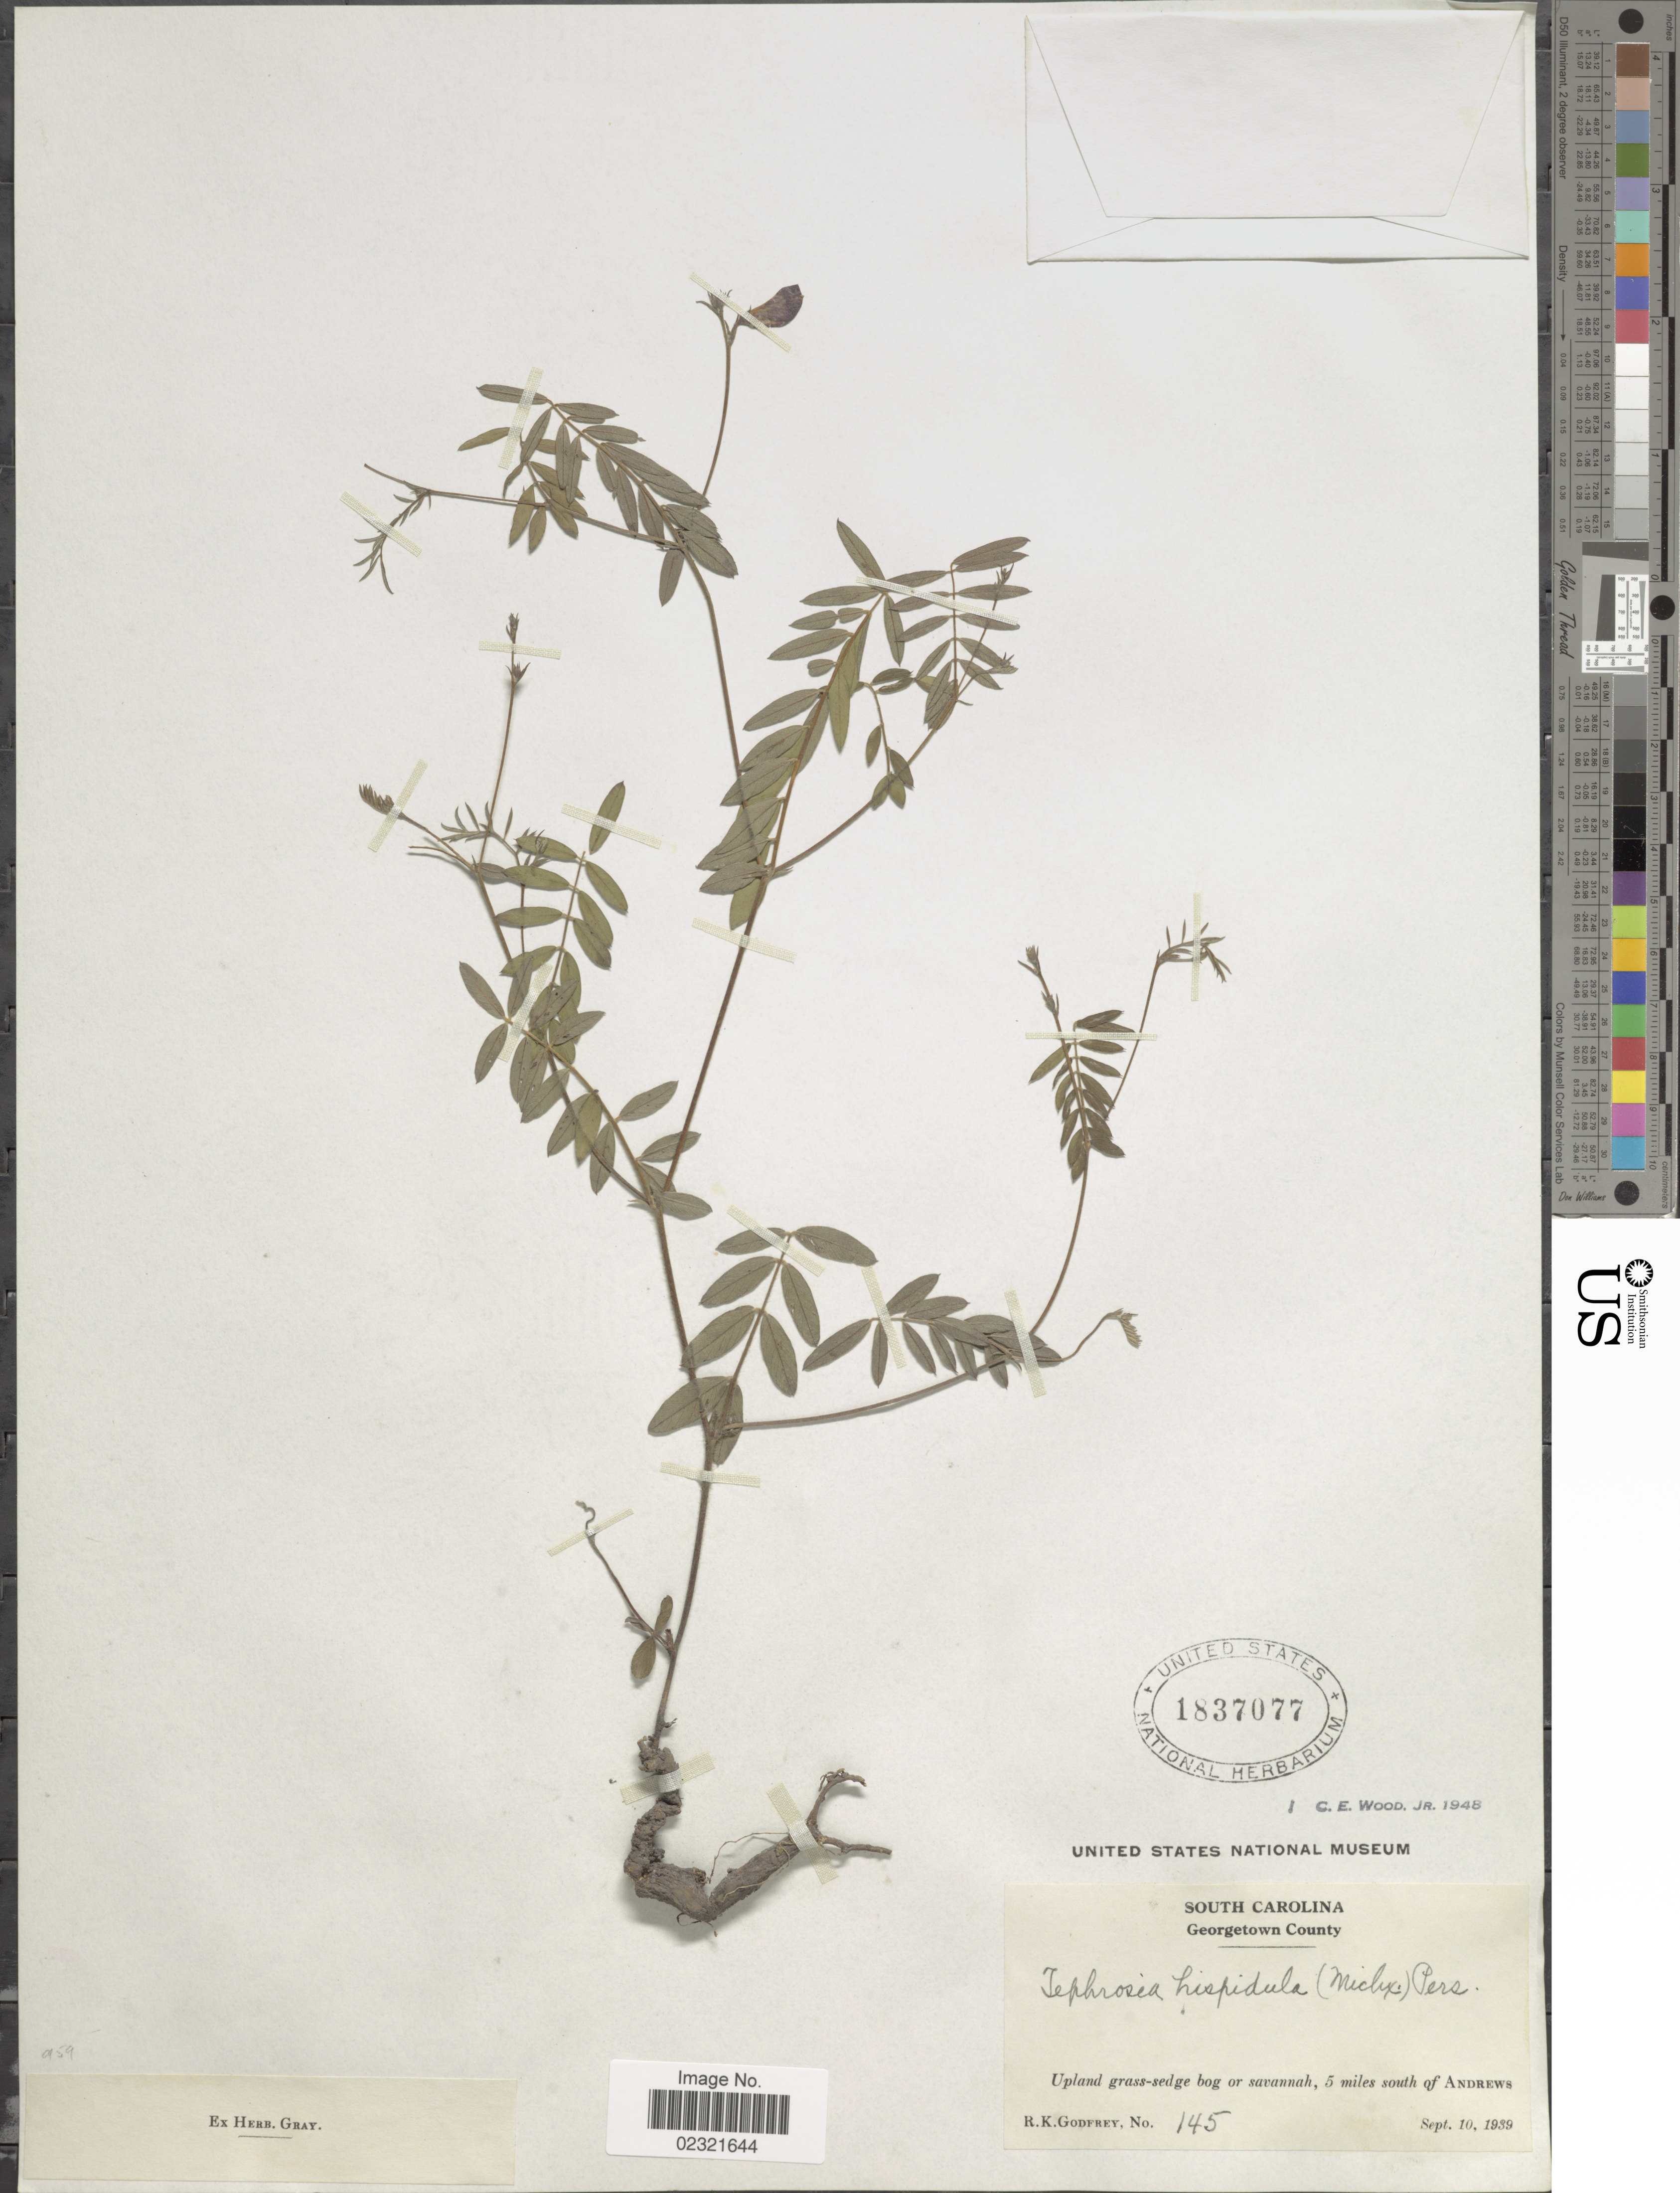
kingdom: Plantae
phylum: Tracheophyta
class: Magnoliopsida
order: Fabales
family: Fabaceae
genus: Tephrosia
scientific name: Tephrosia hispidula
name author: (Michx.) Pers.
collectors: R. K. Godfrey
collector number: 145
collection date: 1939-09-10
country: United States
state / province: South Carolina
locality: Georgetown County, Upland grass-sedge bog or savnnah, 5 miles south of Andrews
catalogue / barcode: US 1837077